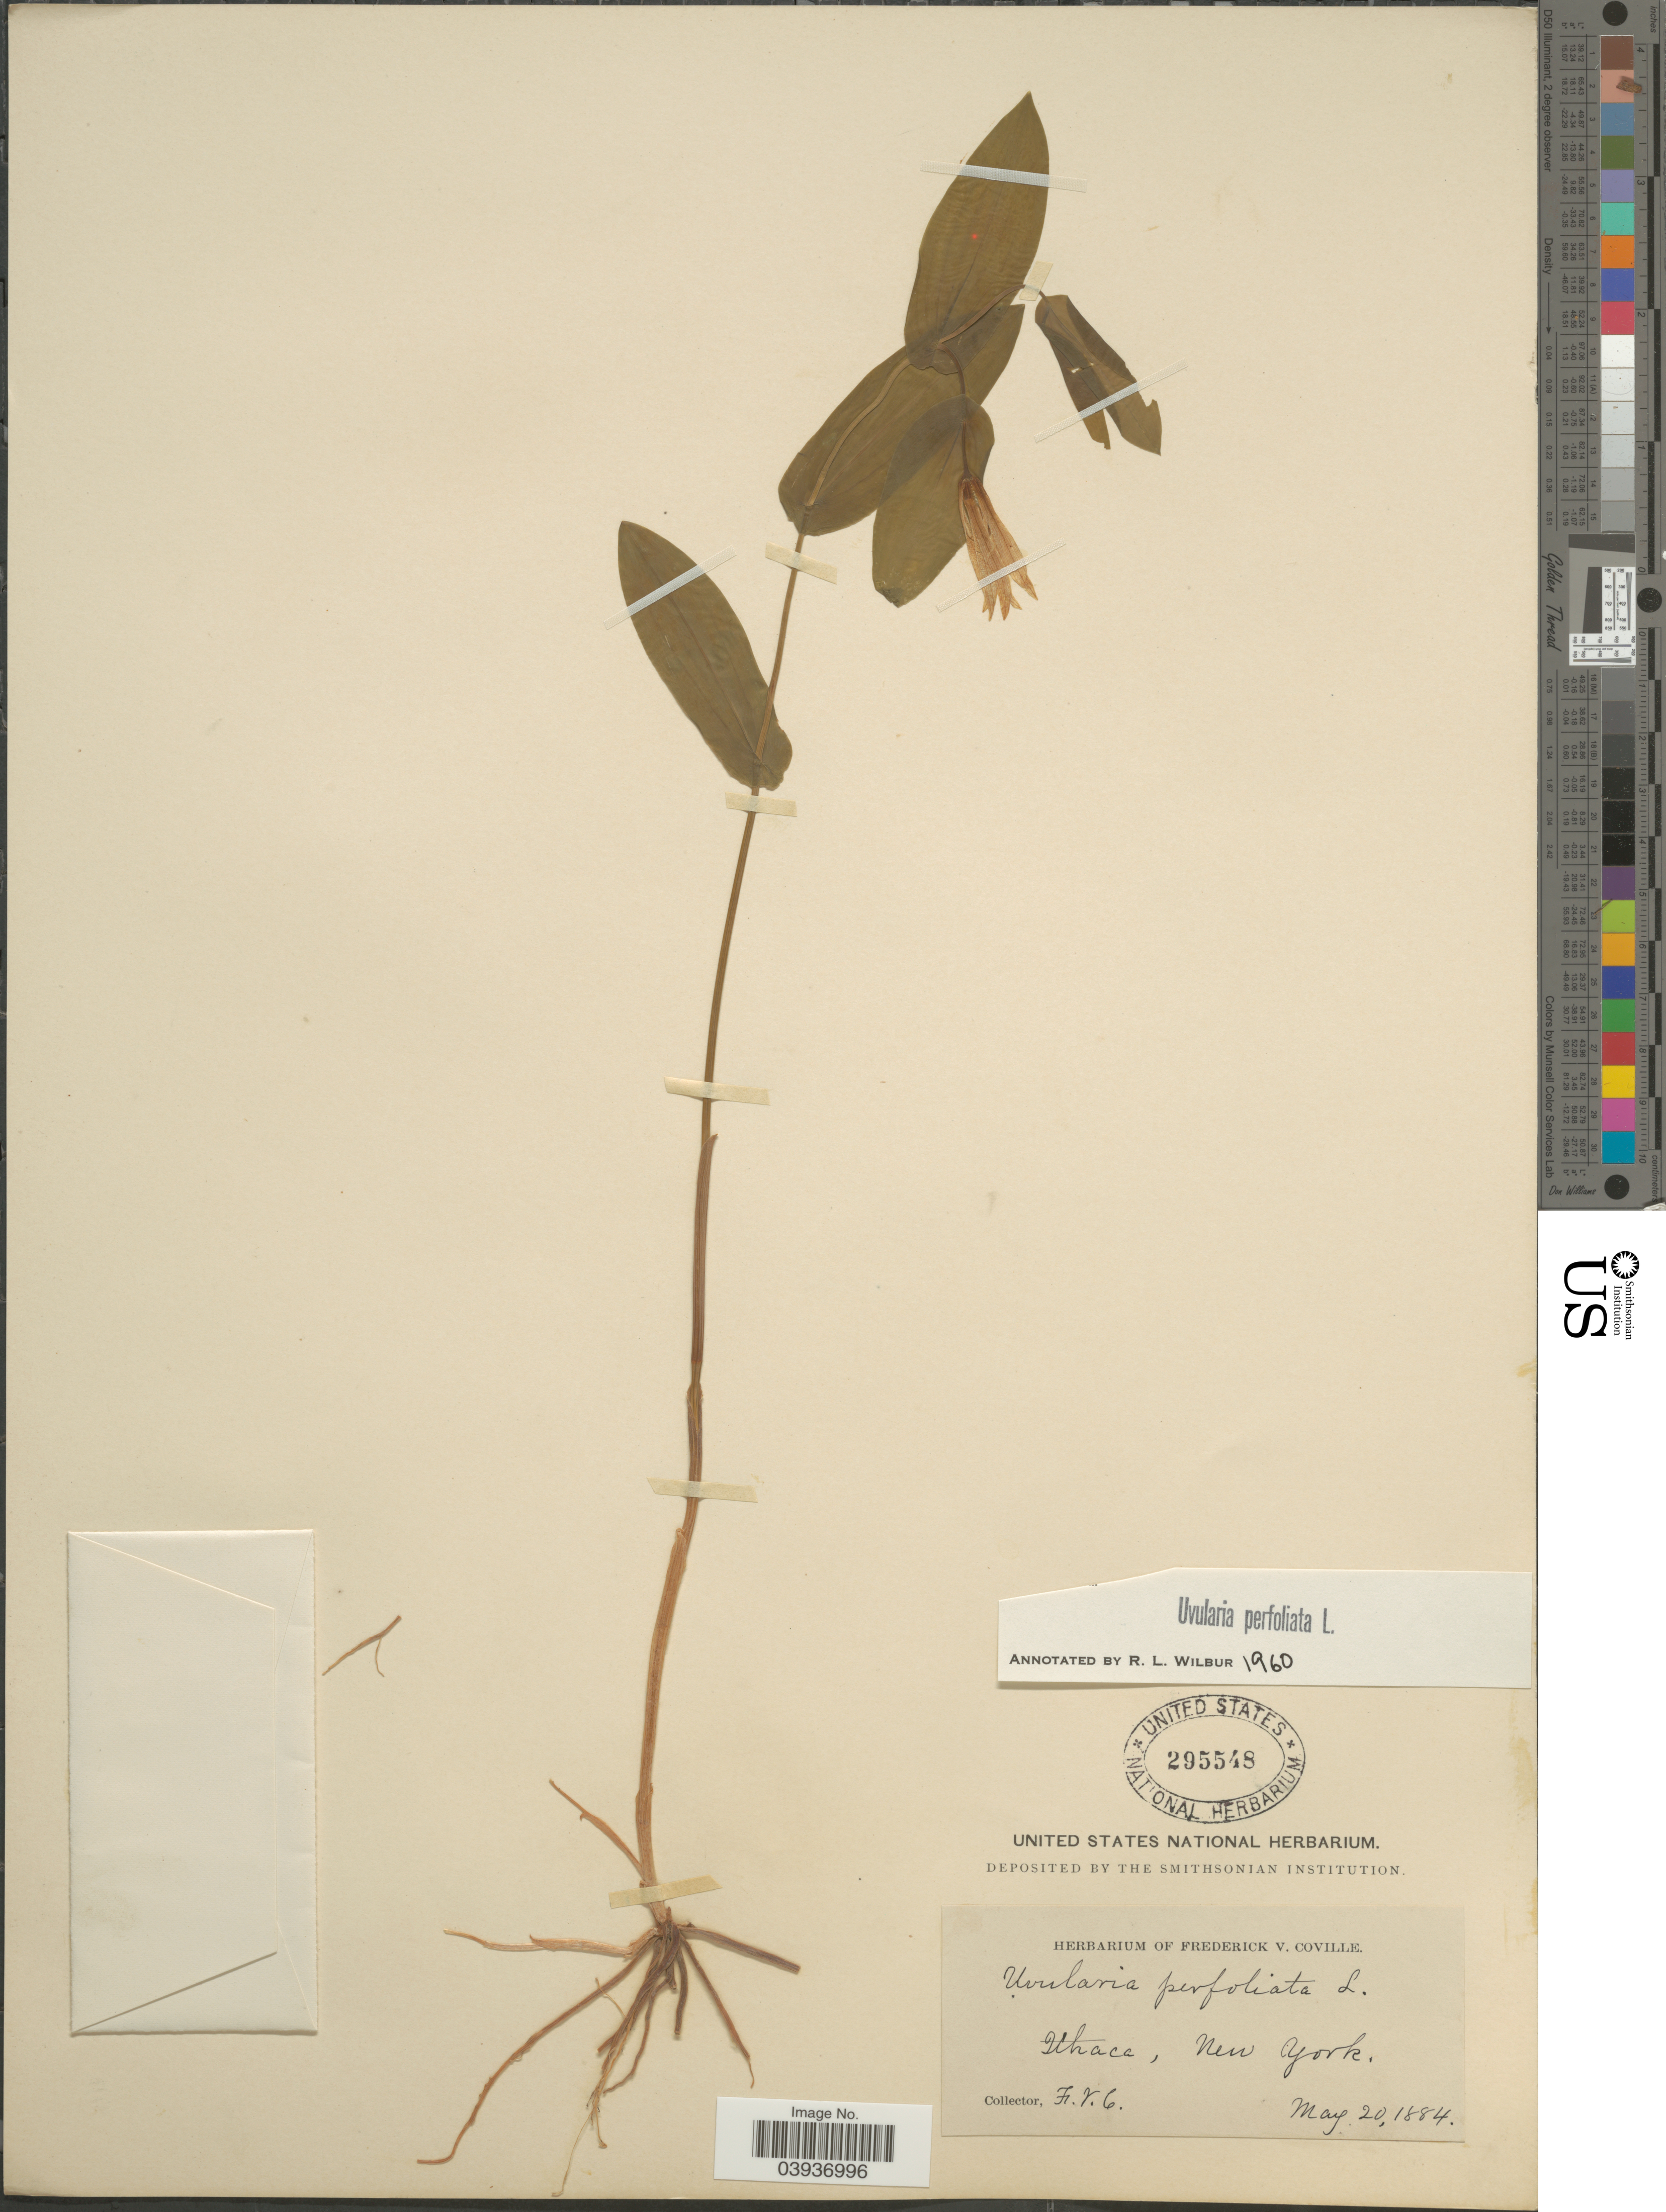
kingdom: Plantae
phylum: Tracheophyta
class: Liliopsida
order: Liliales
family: Colchicaceae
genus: Uvularia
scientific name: Uvularia perfoliata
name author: L.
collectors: F. V. Coville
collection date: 1884-05-20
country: United States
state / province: New York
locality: Ithaca.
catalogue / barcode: US 295548